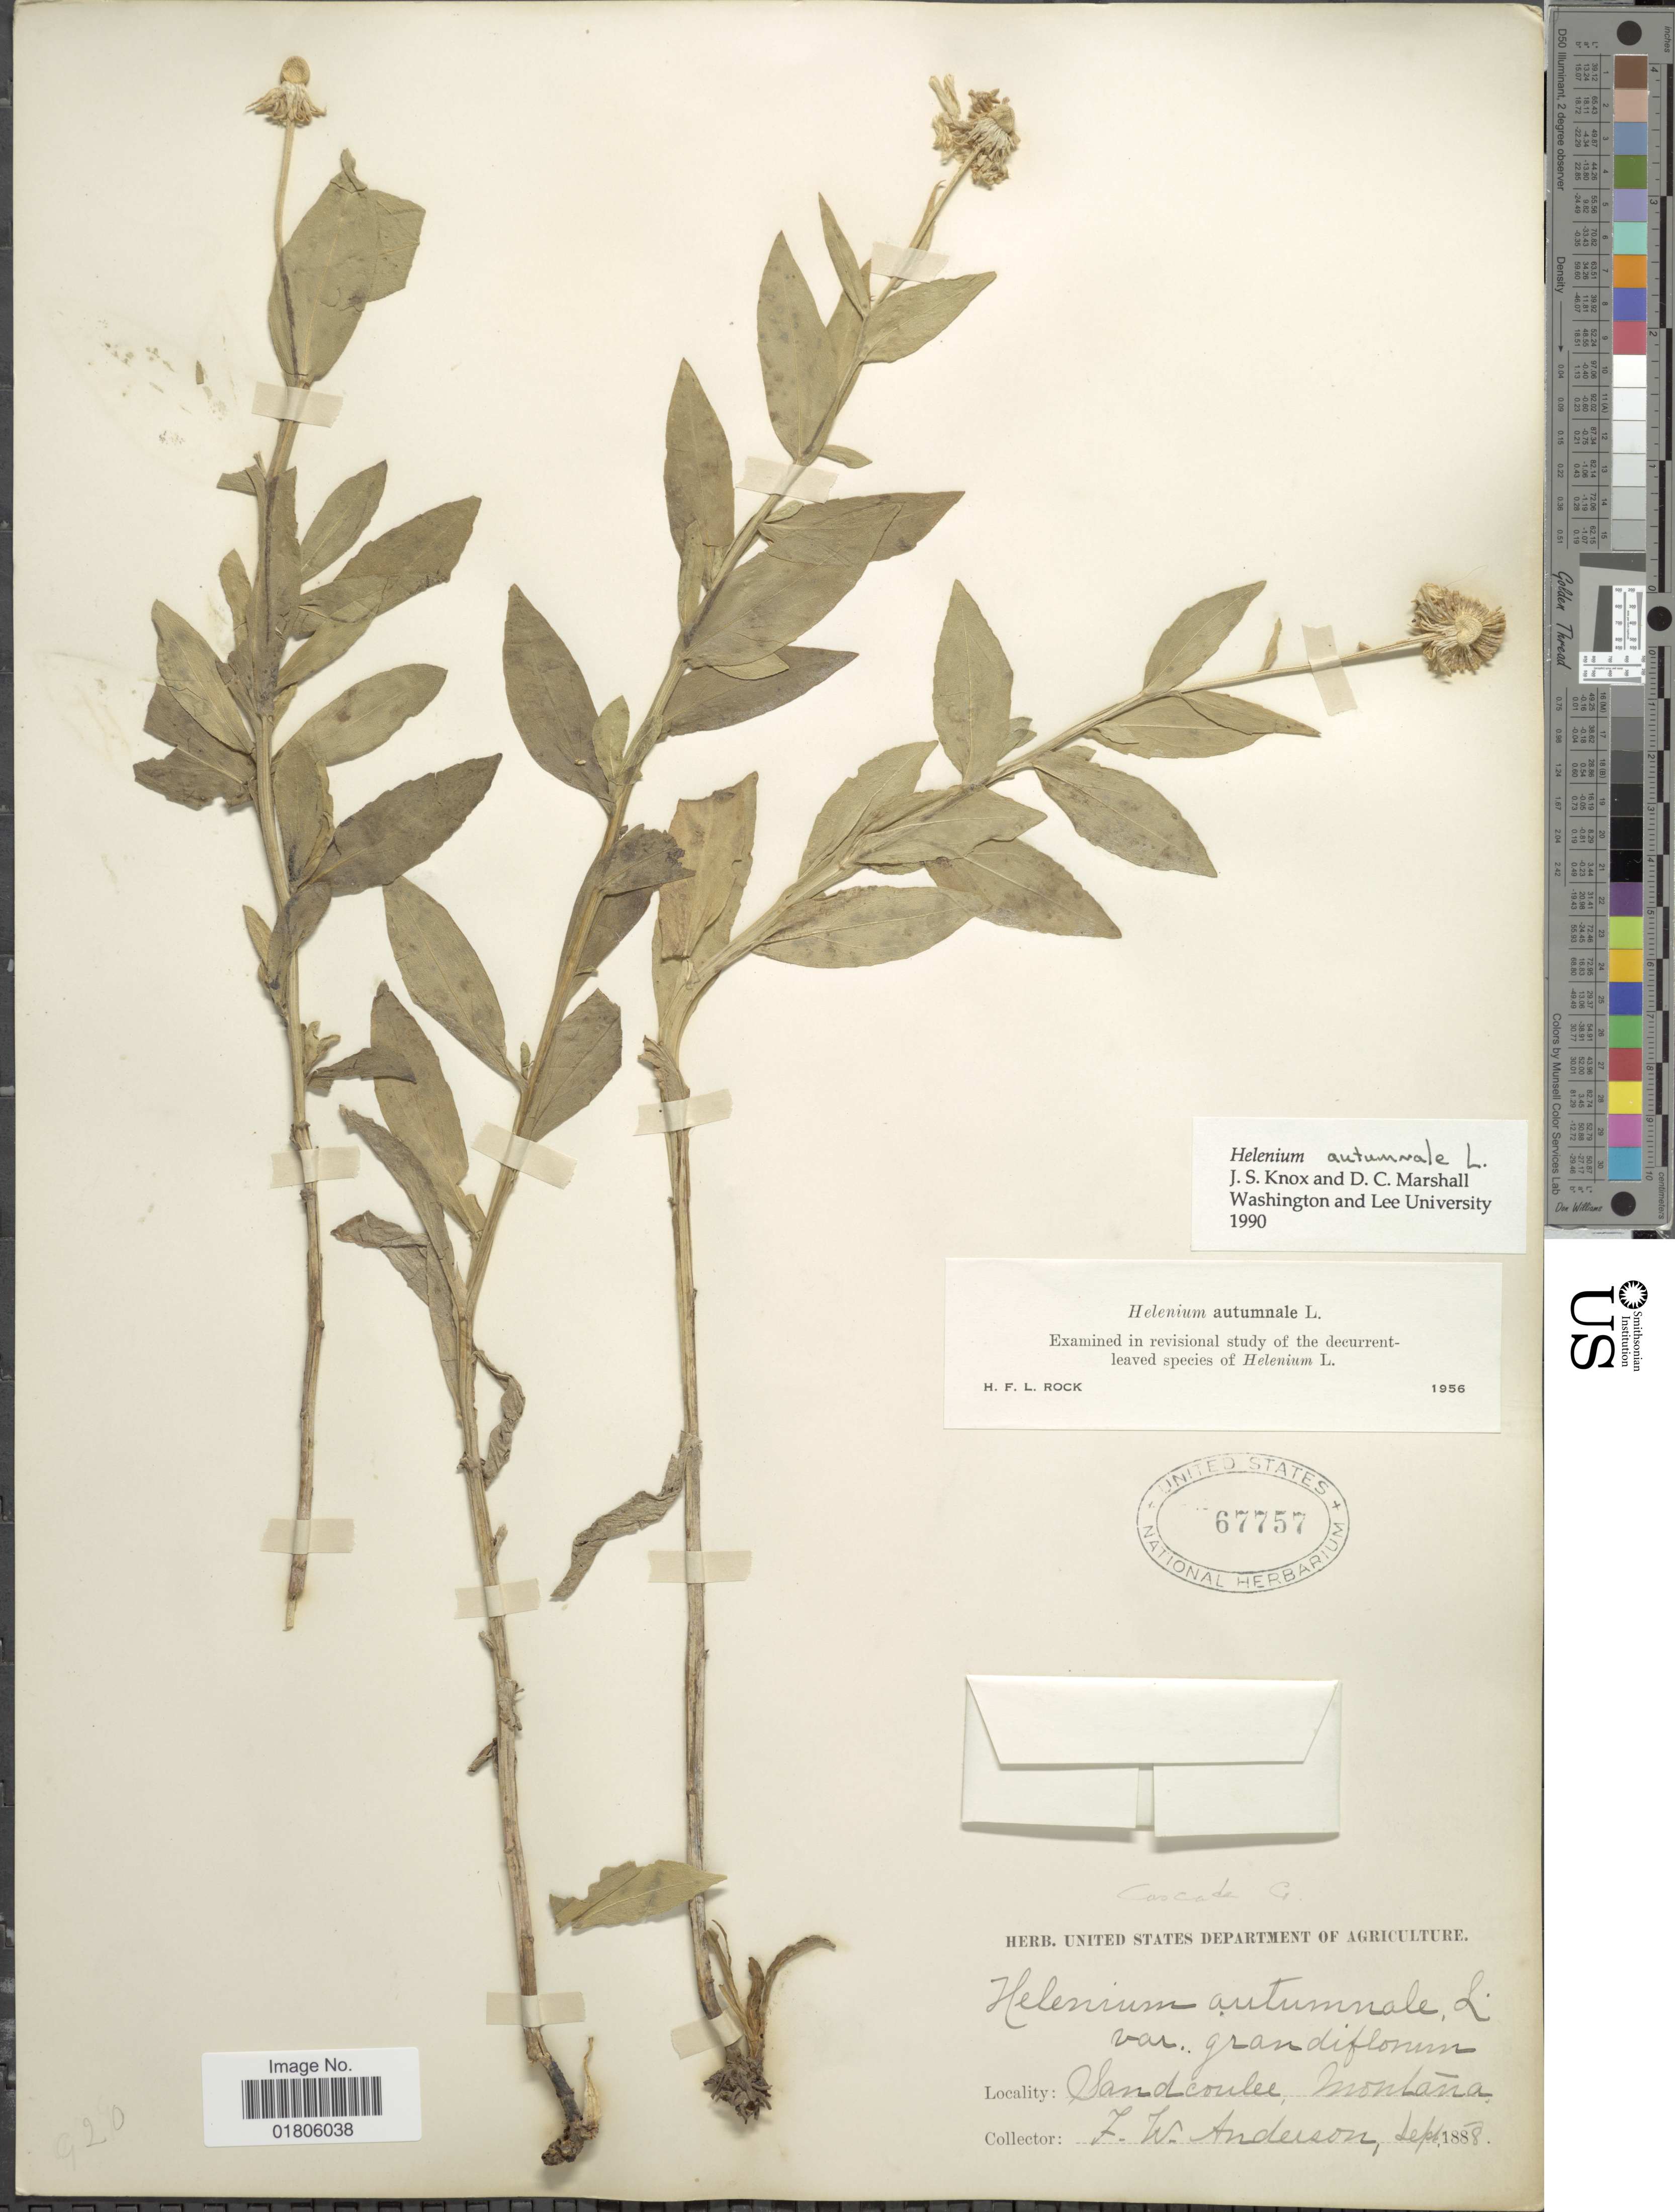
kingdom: Plantae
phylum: Tracheophyta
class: Magnoliopsida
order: Asterales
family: Asteraceae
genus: Helenium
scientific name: Helenium autumnale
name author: L.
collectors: F. W. Anderson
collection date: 1888-09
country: United States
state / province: Montana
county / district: Cascade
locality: Sand Coulee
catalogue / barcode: US 67757